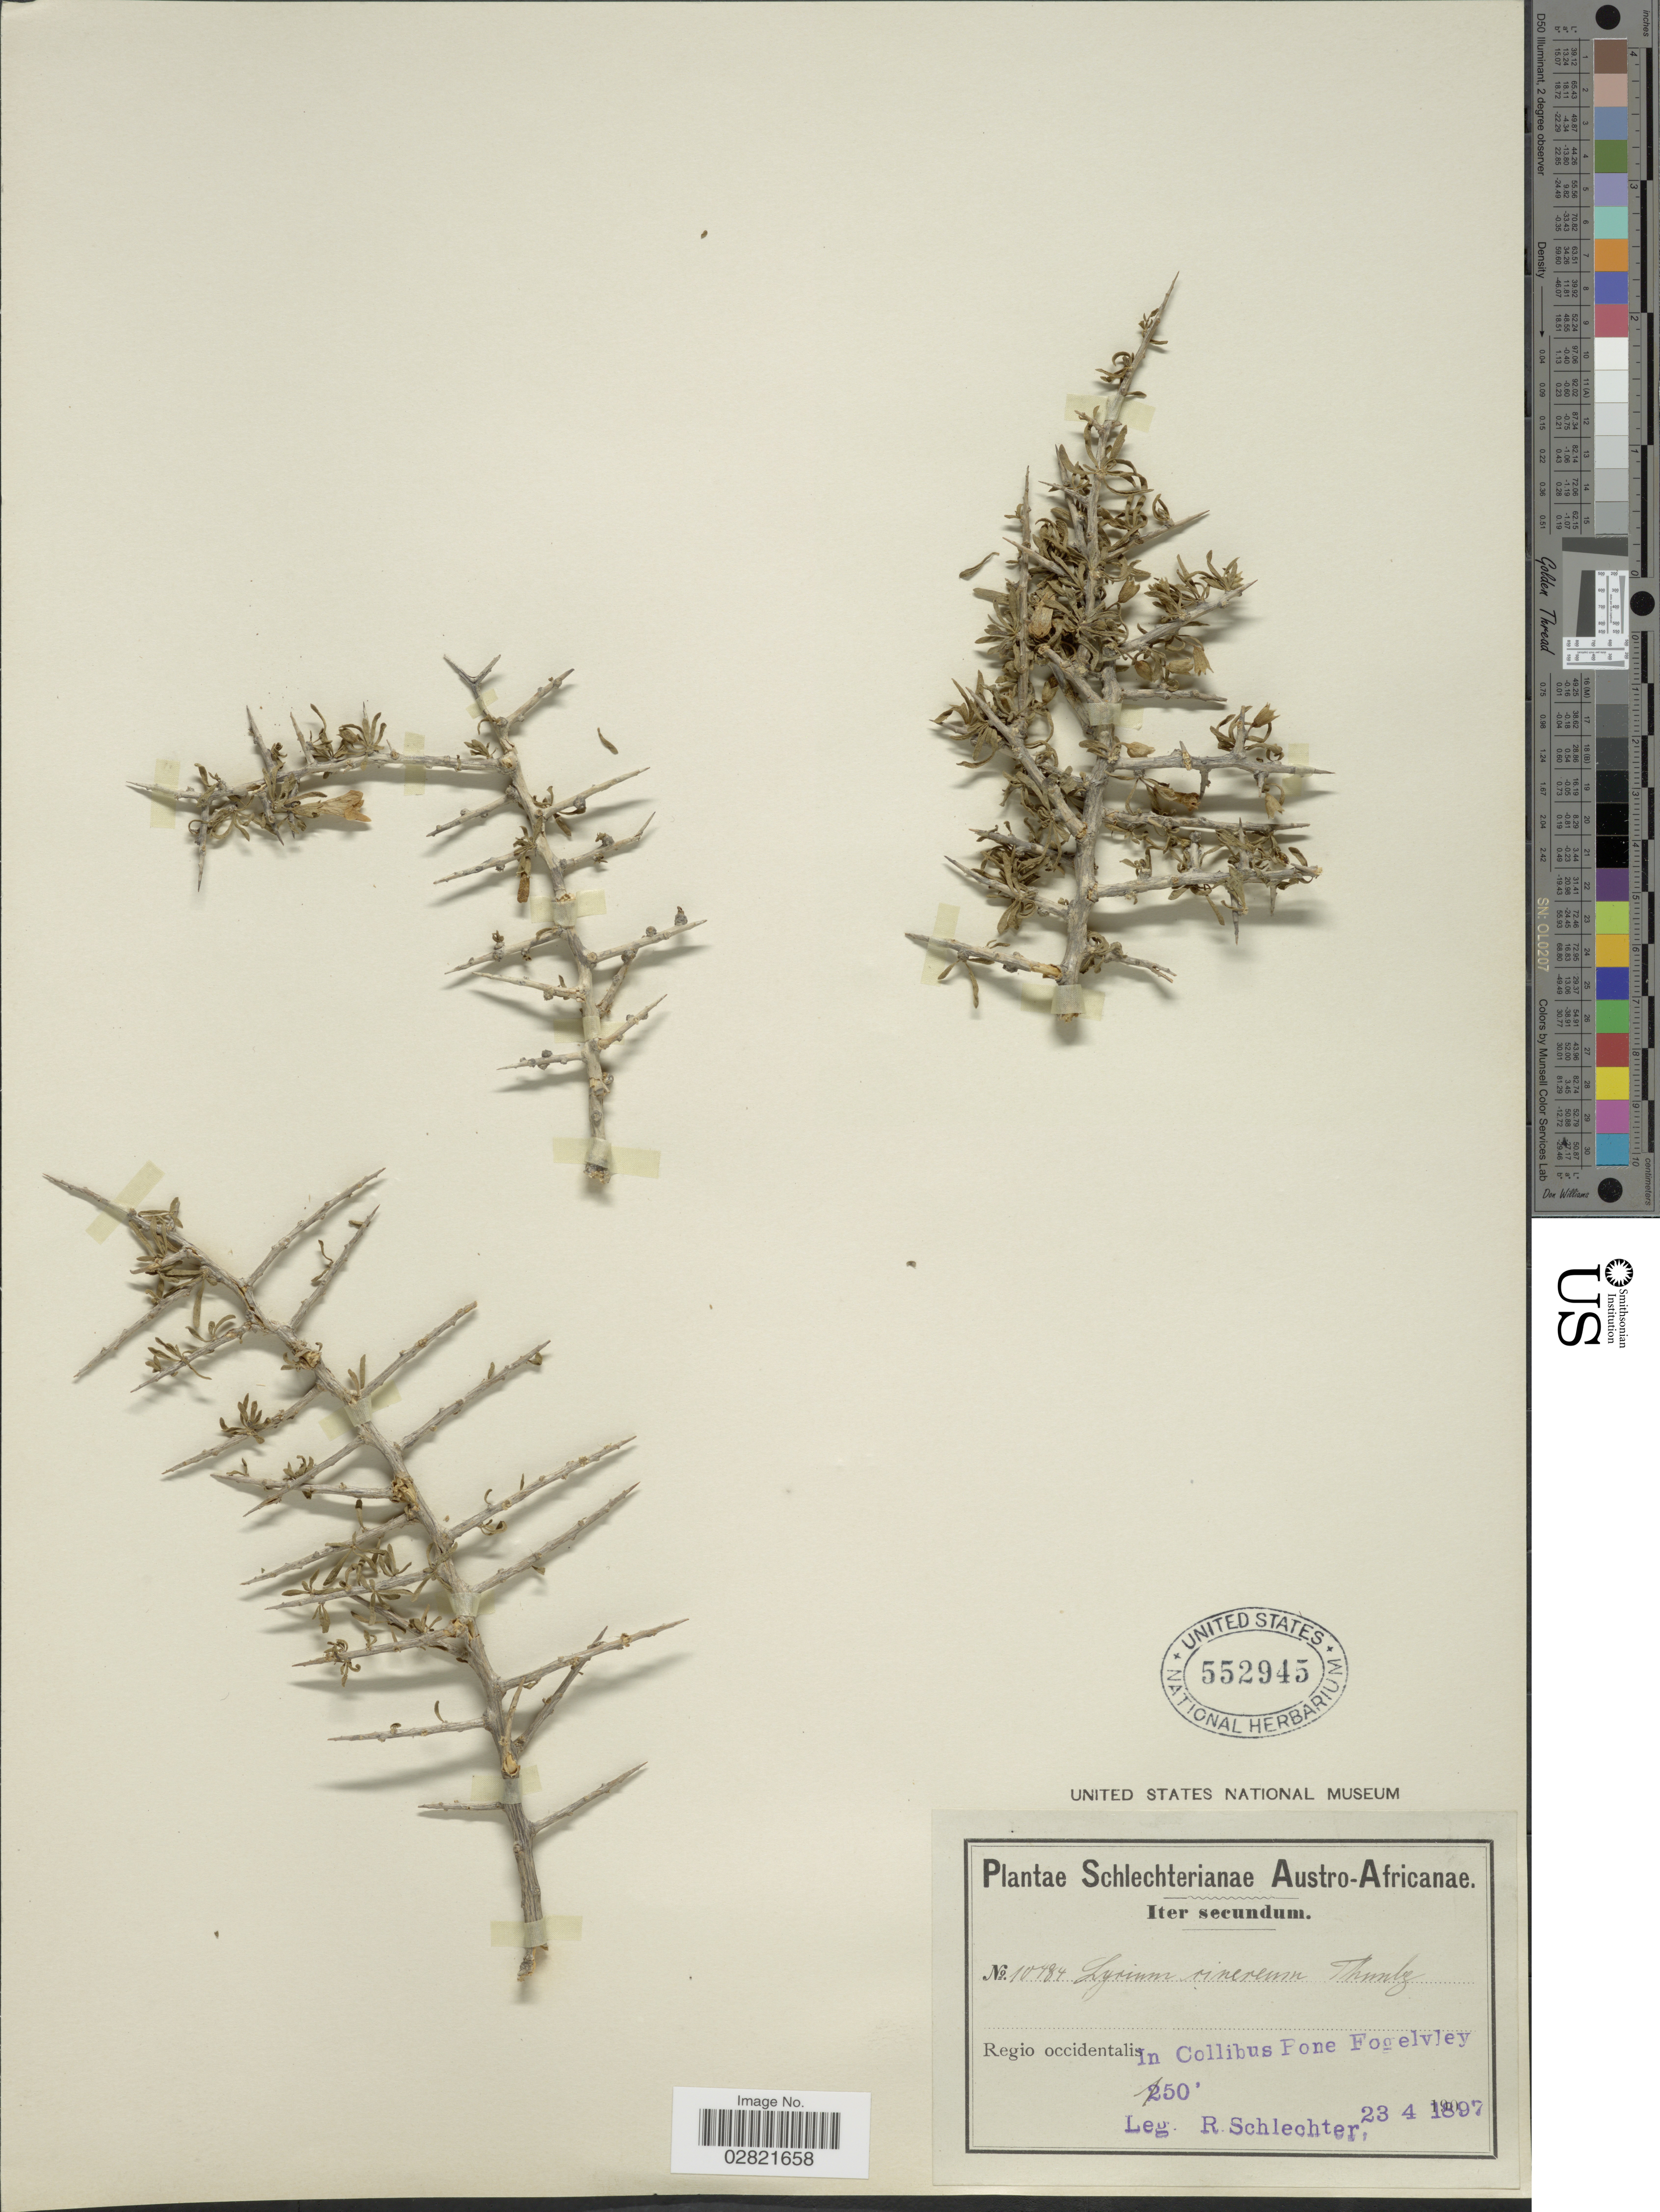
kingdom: Plantae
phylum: Tracheophyta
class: Magnoliopsida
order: Solanales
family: Solanaceae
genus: Lycium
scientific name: Lycium cinereum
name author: Thunb.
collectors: F. R. R. Schlechter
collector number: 10484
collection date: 1897-04-23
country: South Africa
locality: Austro-Africanae. Regio occidentalis. In Collibus Pone Fogelvley.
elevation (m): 76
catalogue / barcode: US 552945